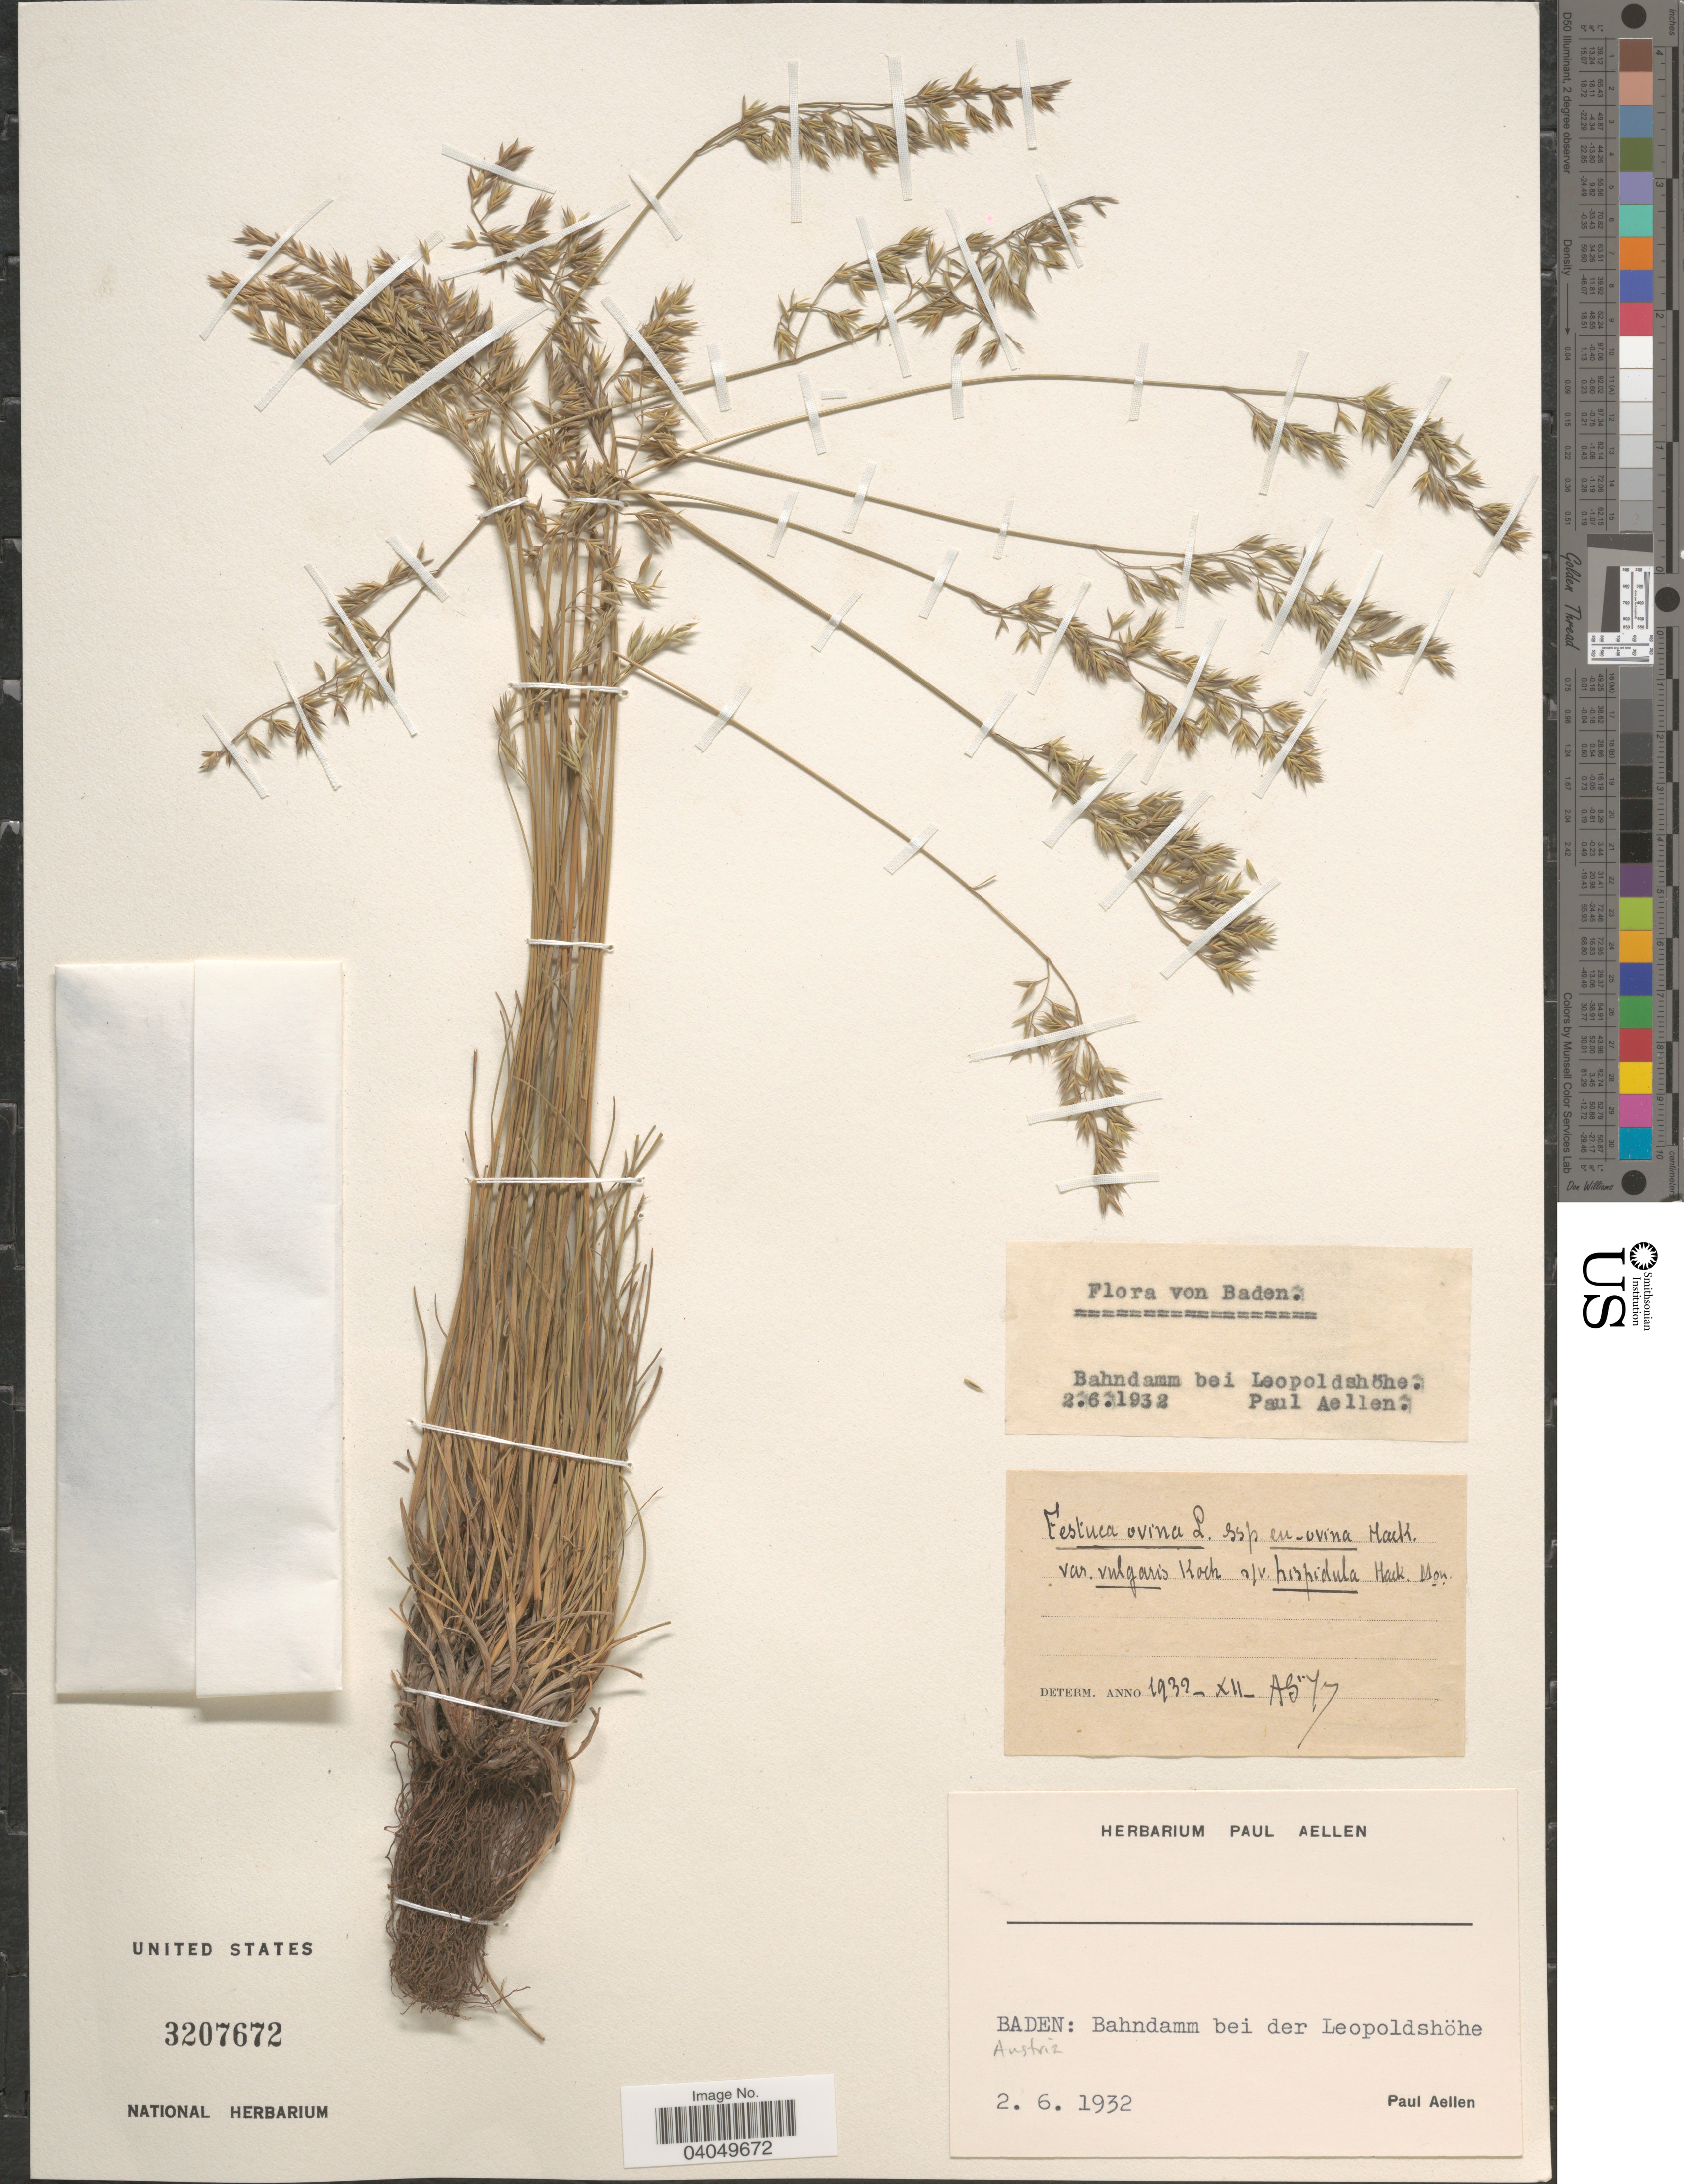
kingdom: Plantae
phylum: Tracheophyta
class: Liliopsida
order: Poales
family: Poaceae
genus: Festuca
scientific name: Festuca ovina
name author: L.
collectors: P. Aellen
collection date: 1932-06-02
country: Austria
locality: Baden: Bahndamm bei der Leopoldshöhe.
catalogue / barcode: US 3207672